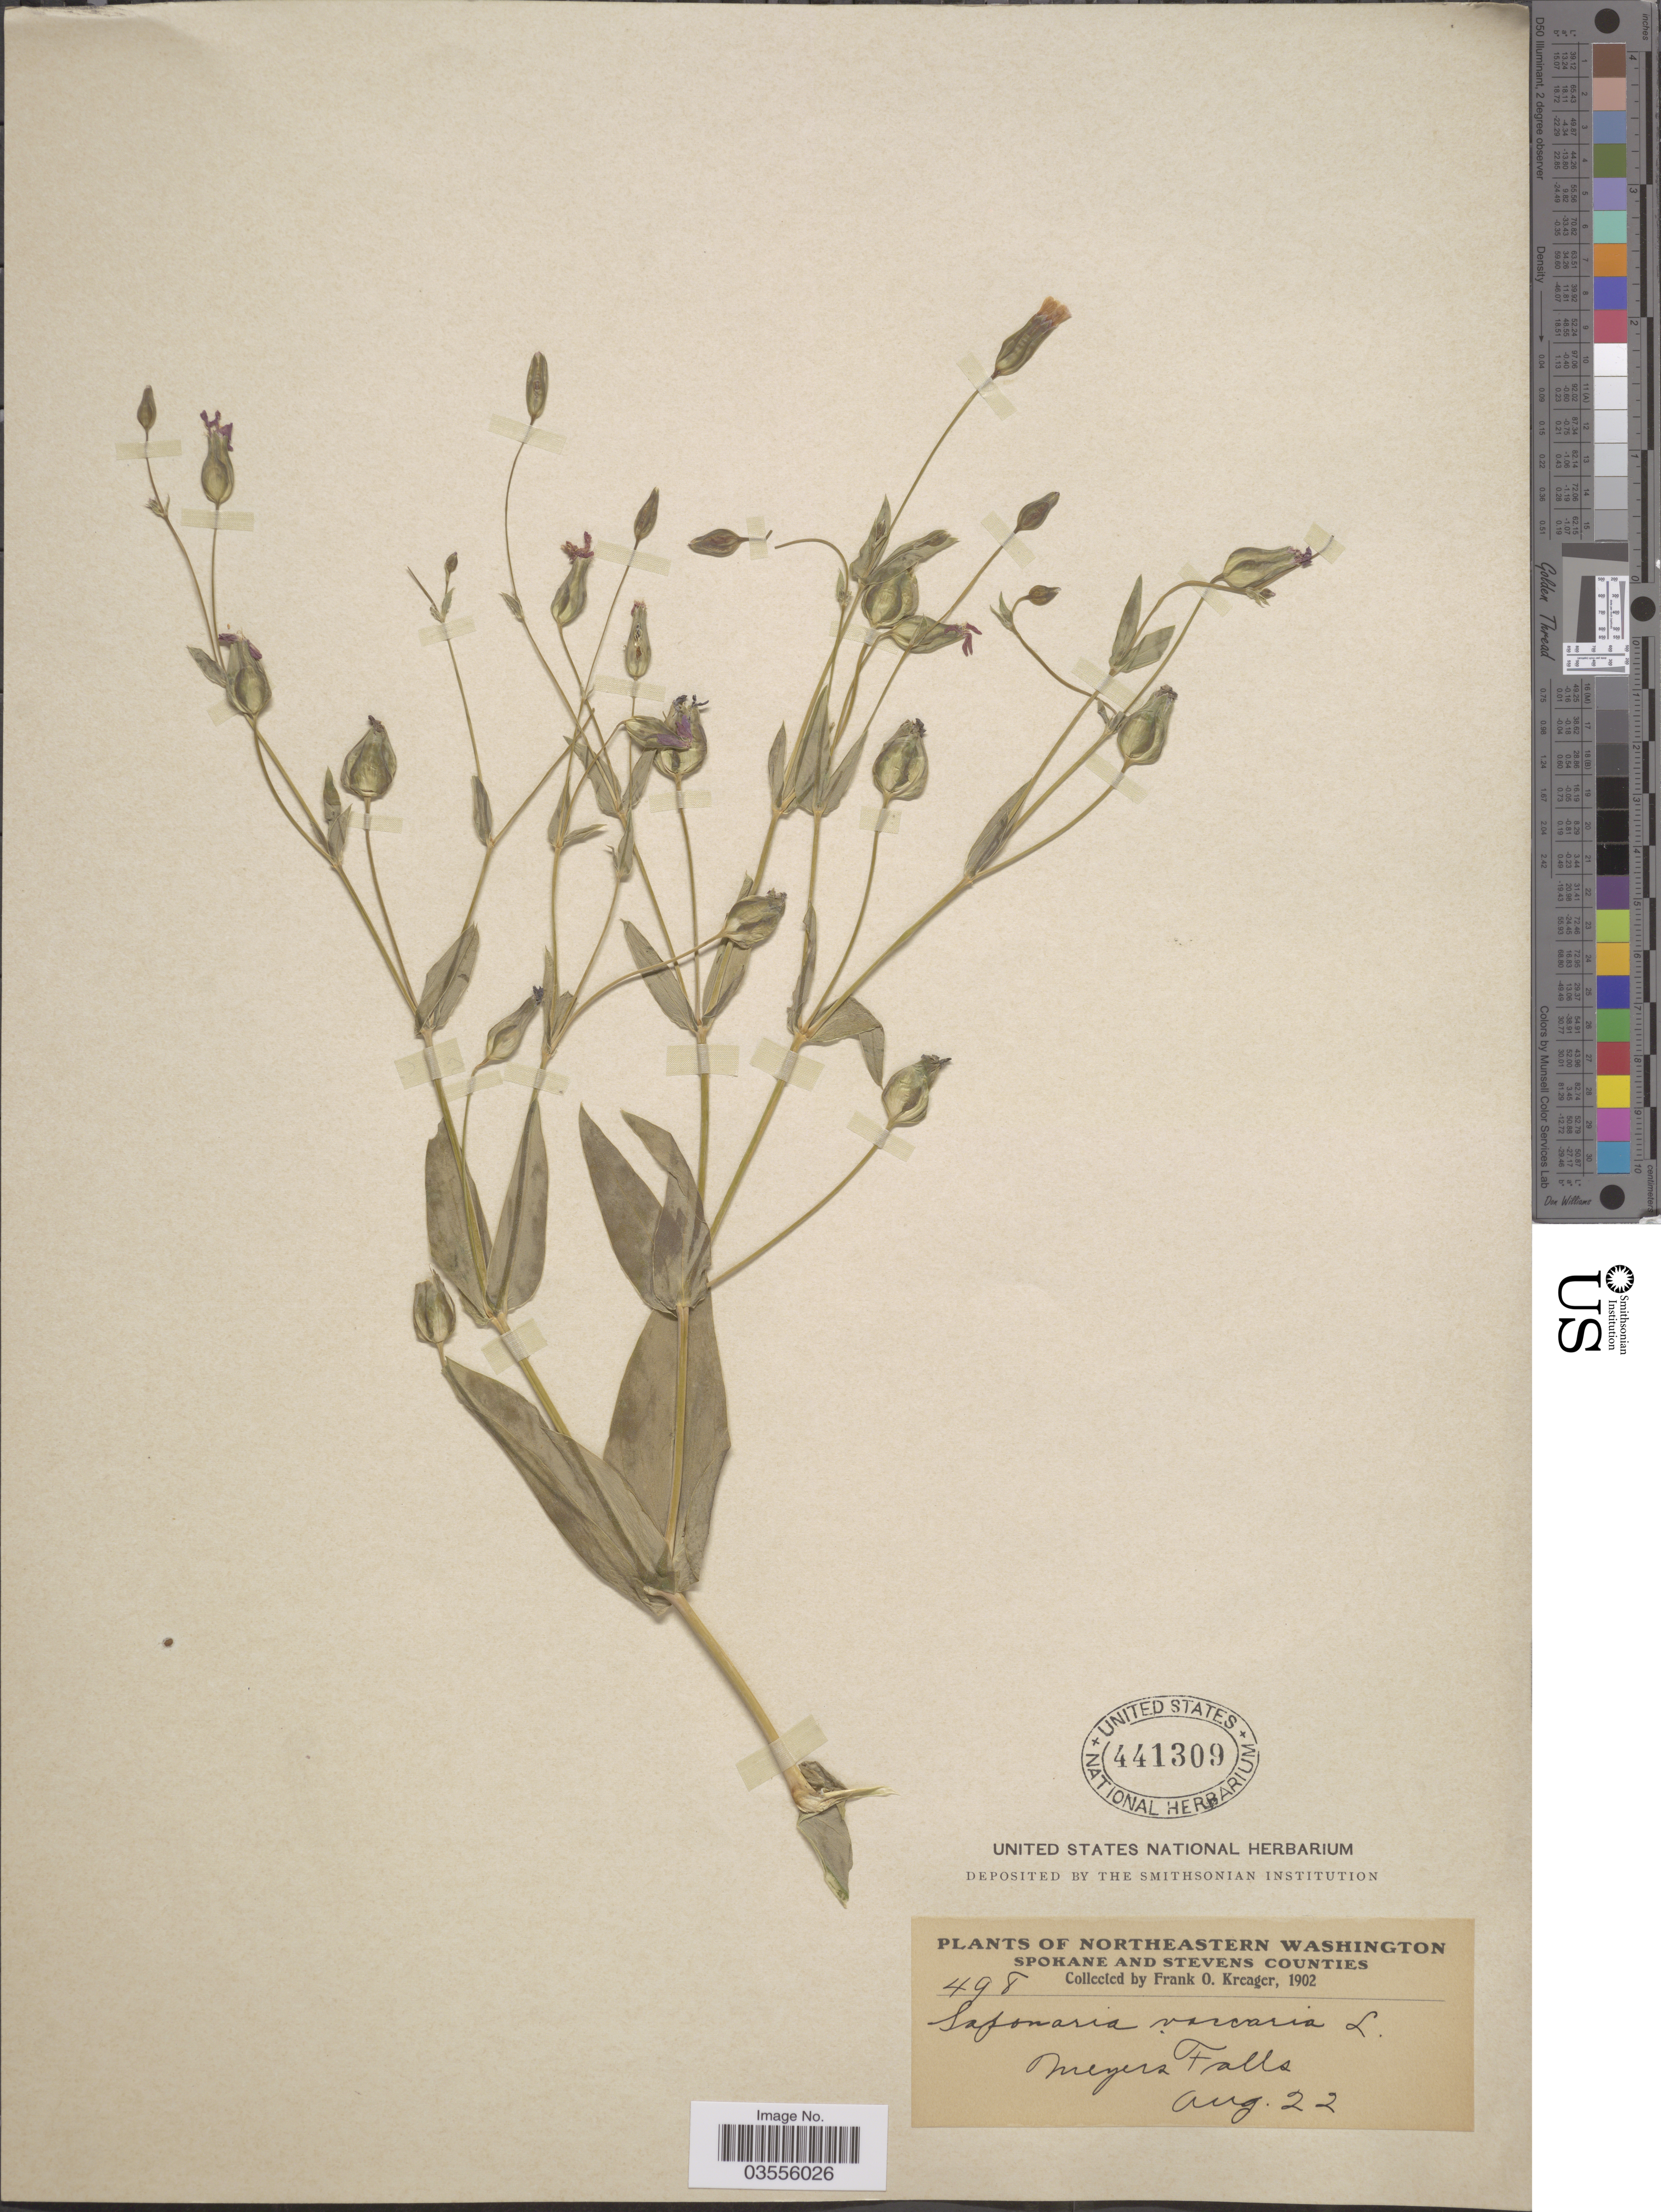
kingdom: Plantae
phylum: Tracheophyta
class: Magnoliopsida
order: Caryophyllales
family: Caryophyllaceae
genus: Vaccaria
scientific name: Vaccaria vaccaria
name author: (L.) Britton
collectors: F. Kreager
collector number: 498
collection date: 1902-08-22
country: United States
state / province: Washington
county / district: Spokane / Stevens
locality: Northeastern Washington. Spokane and Stevens Counties. Meyers Falls.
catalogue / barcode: US 441309